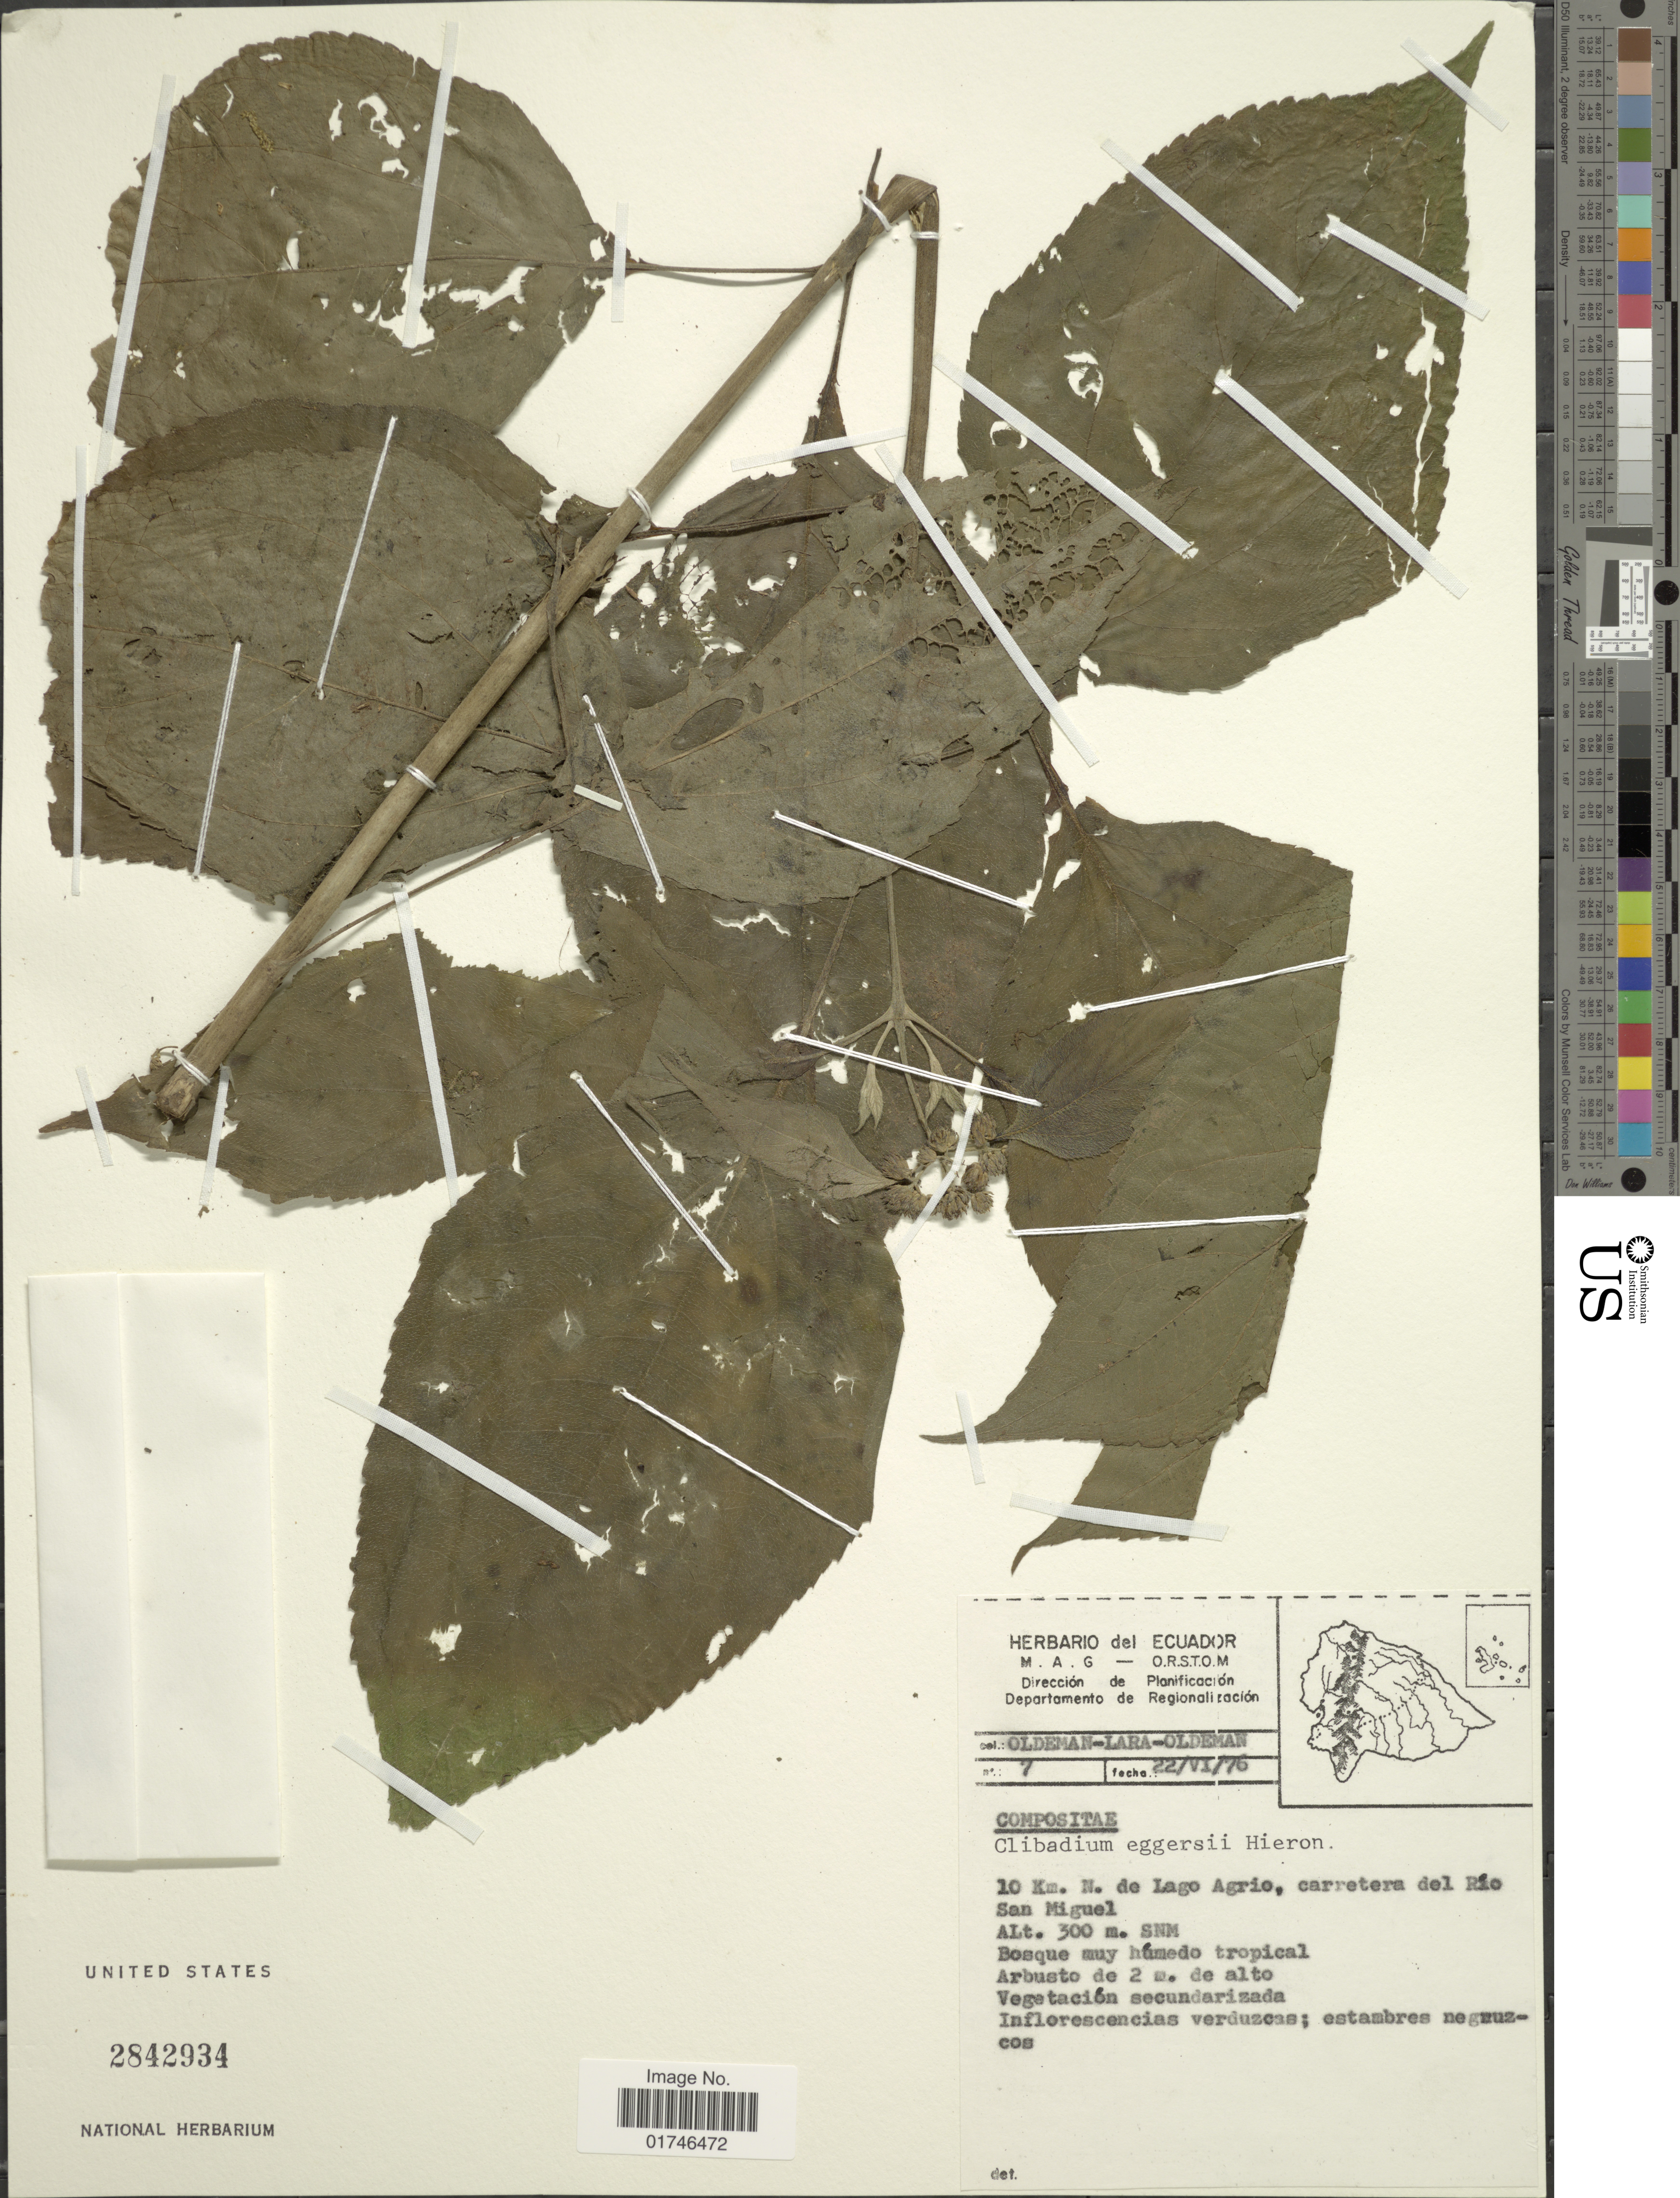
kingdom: Plantae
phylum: Tracheophyta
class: Magnoliopsida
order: Asterales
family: Asteraceae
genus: Clibadium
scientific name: Clibadium eggersii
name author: Hieron.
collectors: Oldeman-Lara-Oldeman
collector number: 7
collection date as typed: Transcribed d/m/y: 22/6/76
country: Ecuador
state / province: Sucumbíos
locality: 10 Km. N. de Lago Agrio, carretera del Rio San Miguel.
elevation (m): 300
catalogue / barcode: US 2842934